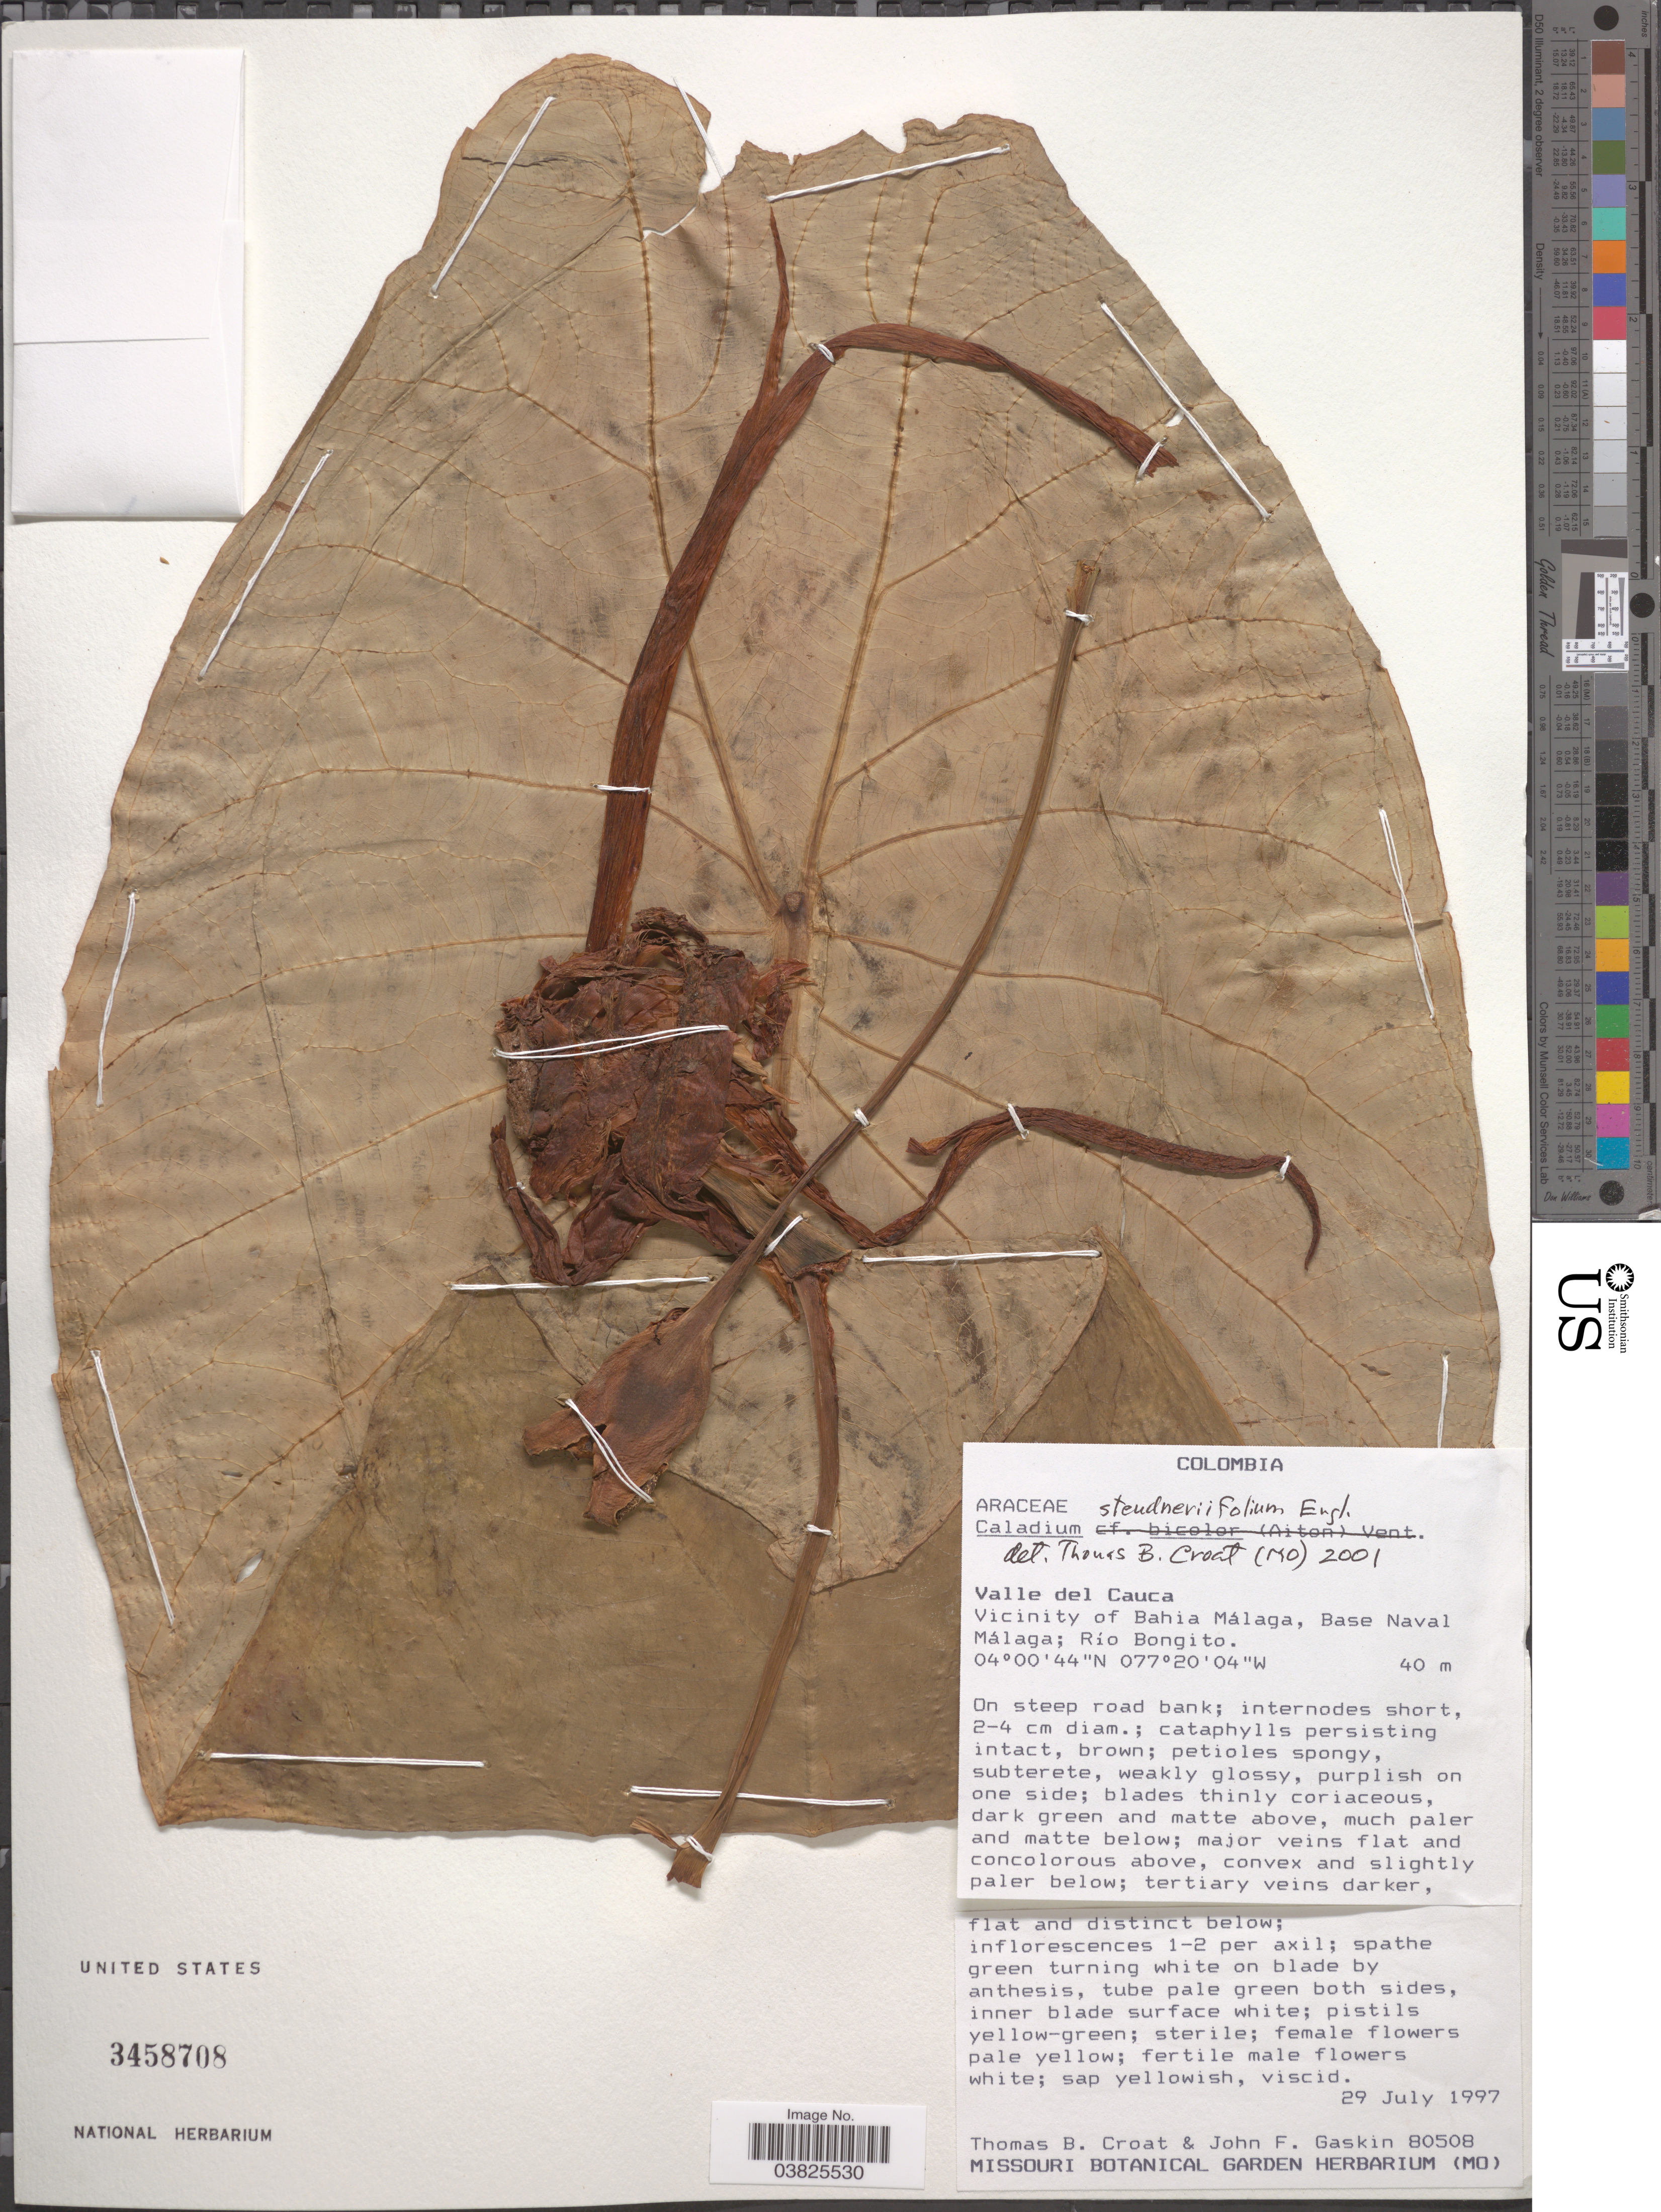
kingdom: Plantae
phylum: Tracheophyta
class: Liliopsida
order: Alismatales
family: Araceae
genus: Caladium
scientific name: Caladium steudneriifolium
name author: Engl.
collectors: T. B. Croat & J. F. Gaskin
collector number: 80508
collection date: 1997-07-29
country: Colombia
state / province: Valle del Cauca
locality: Vicinity of Bahia Málaga, Base Naval Málaga; Río Bongito.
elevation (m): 40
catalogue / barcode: US 3458708